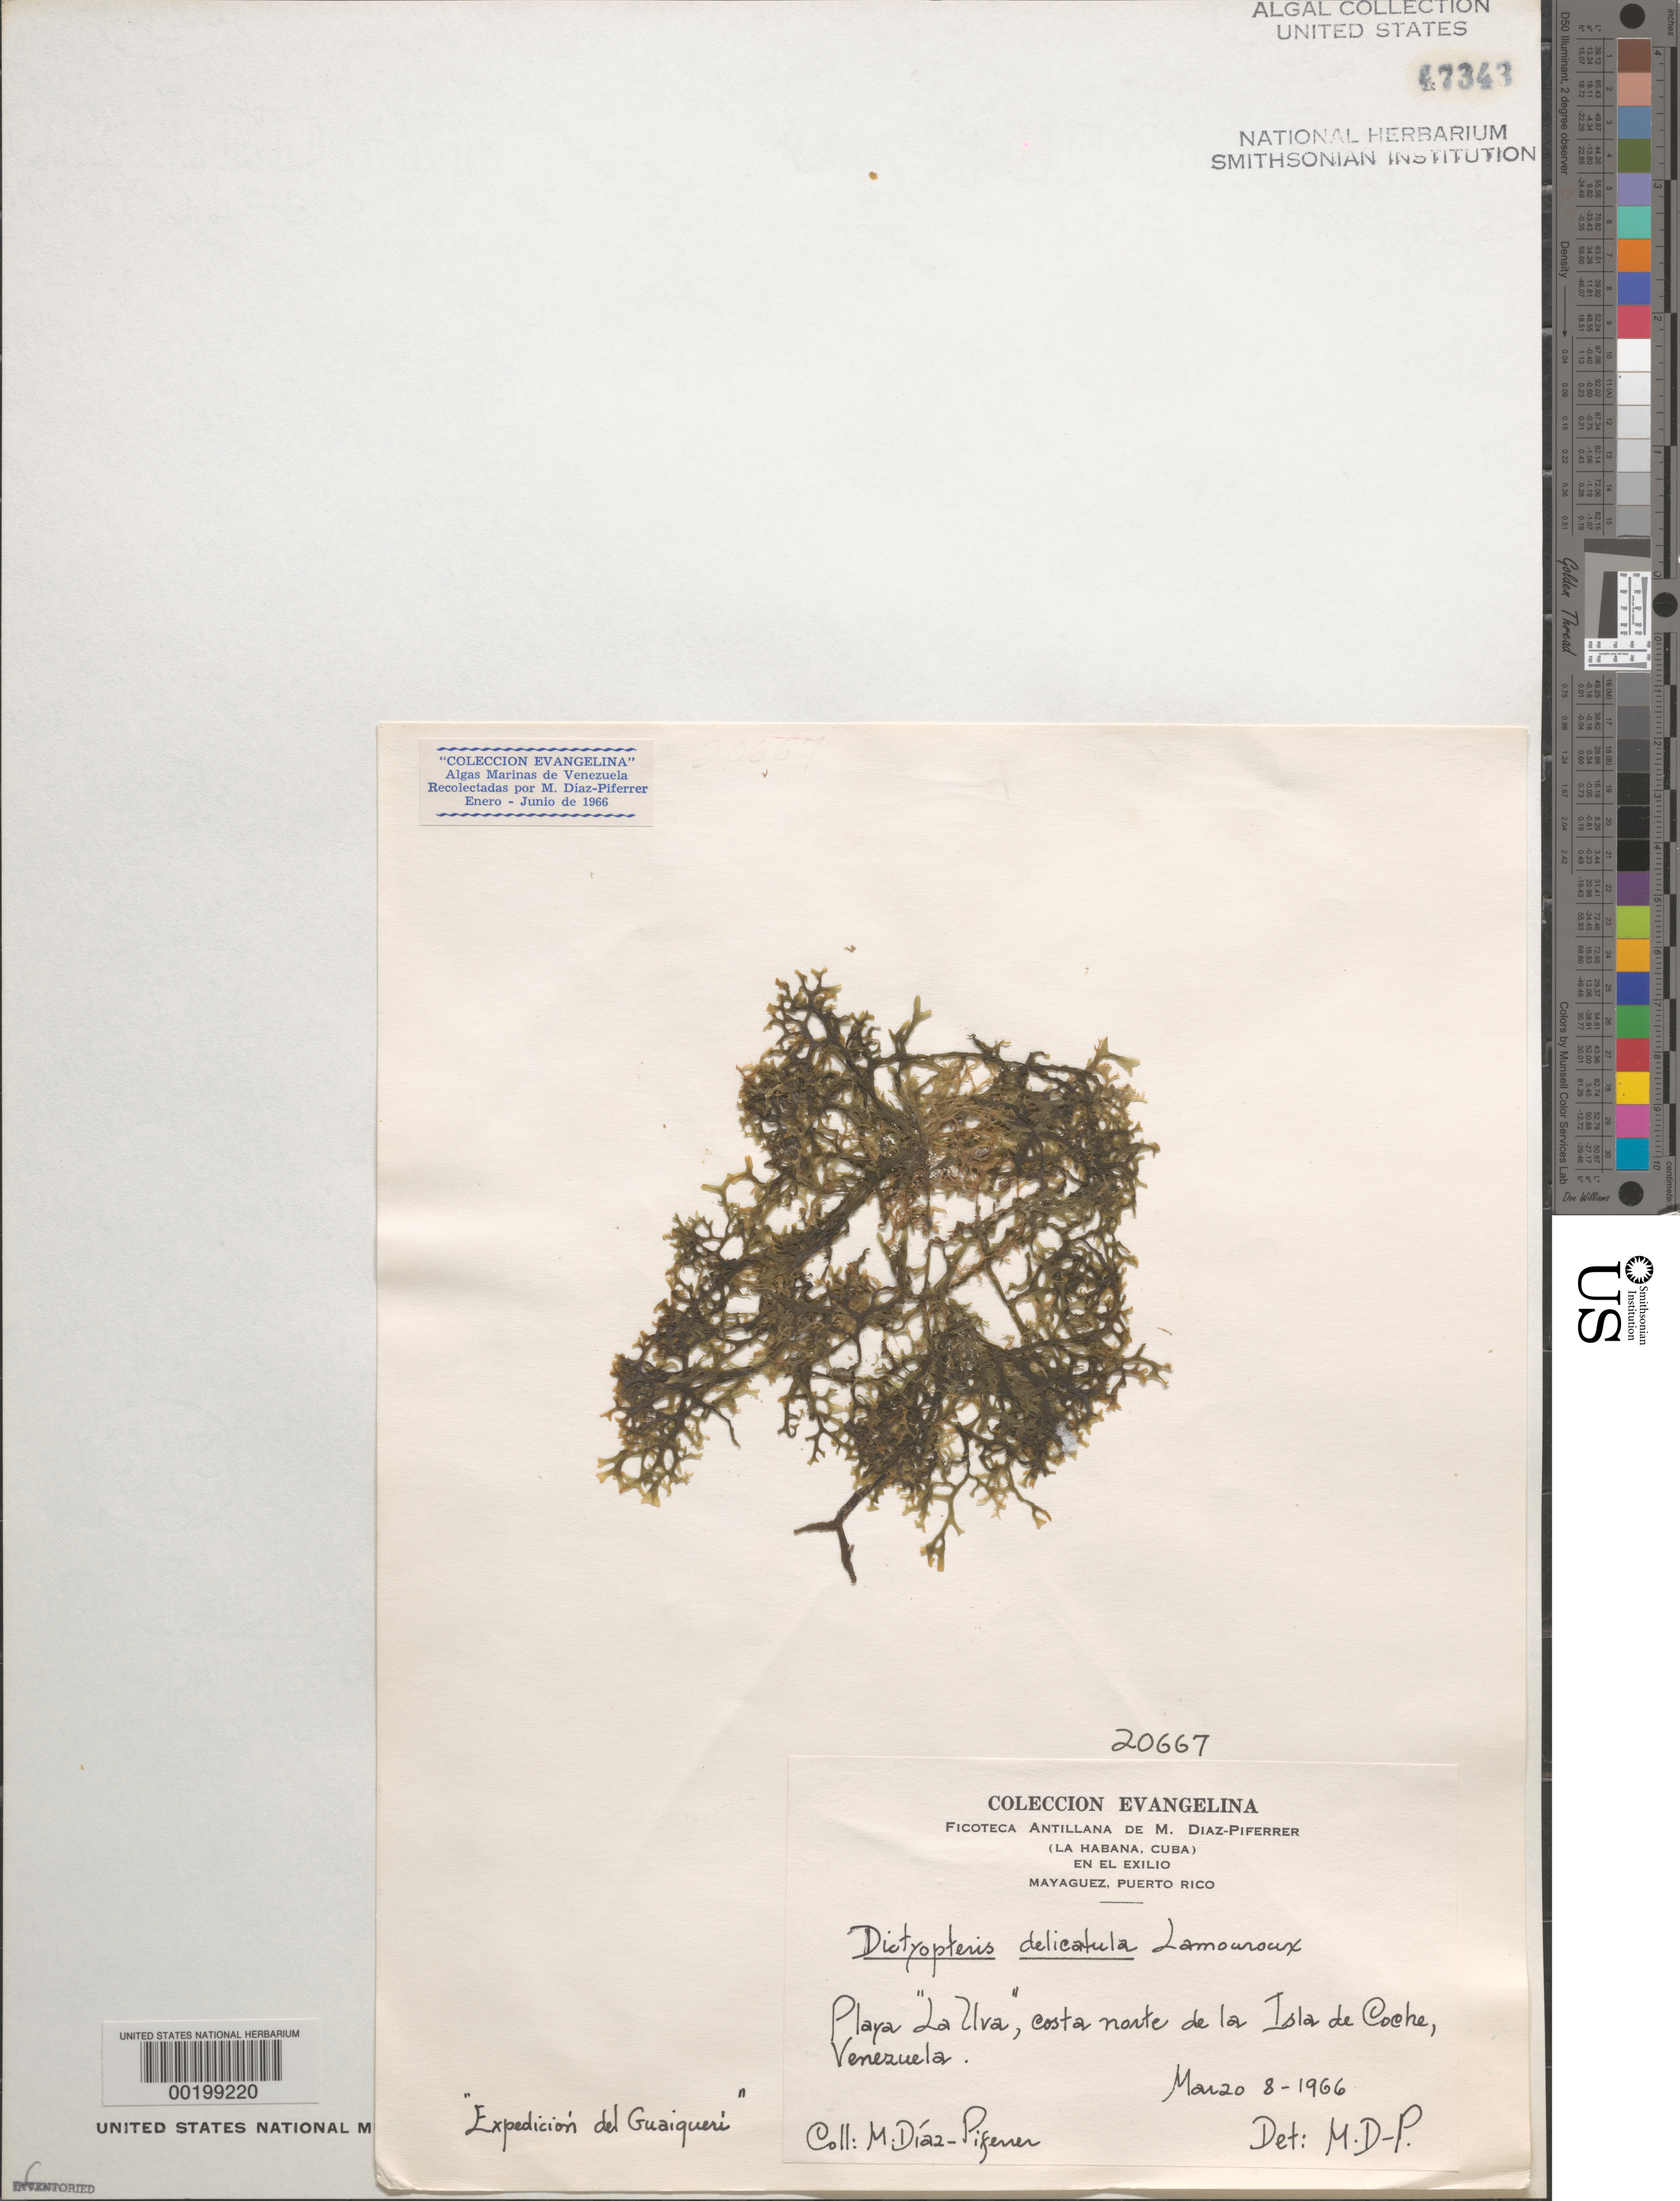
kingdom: Chromista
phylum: Ochrophyta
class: Phaeophyceae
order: Dictyotales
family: Dictyotaceae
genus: Dictyopteris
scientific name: Dictyopteris delicatula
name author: J.V.Lamouroux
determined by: Diaz-Piferrer, M.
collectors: M. Diaz-Piferrer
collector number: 20667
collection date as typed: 08 Mar 1966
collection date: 1966-03-08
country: Venezuela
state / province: Nueva Esparta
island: Coche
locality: Playa La Uva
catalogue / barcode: US 47343